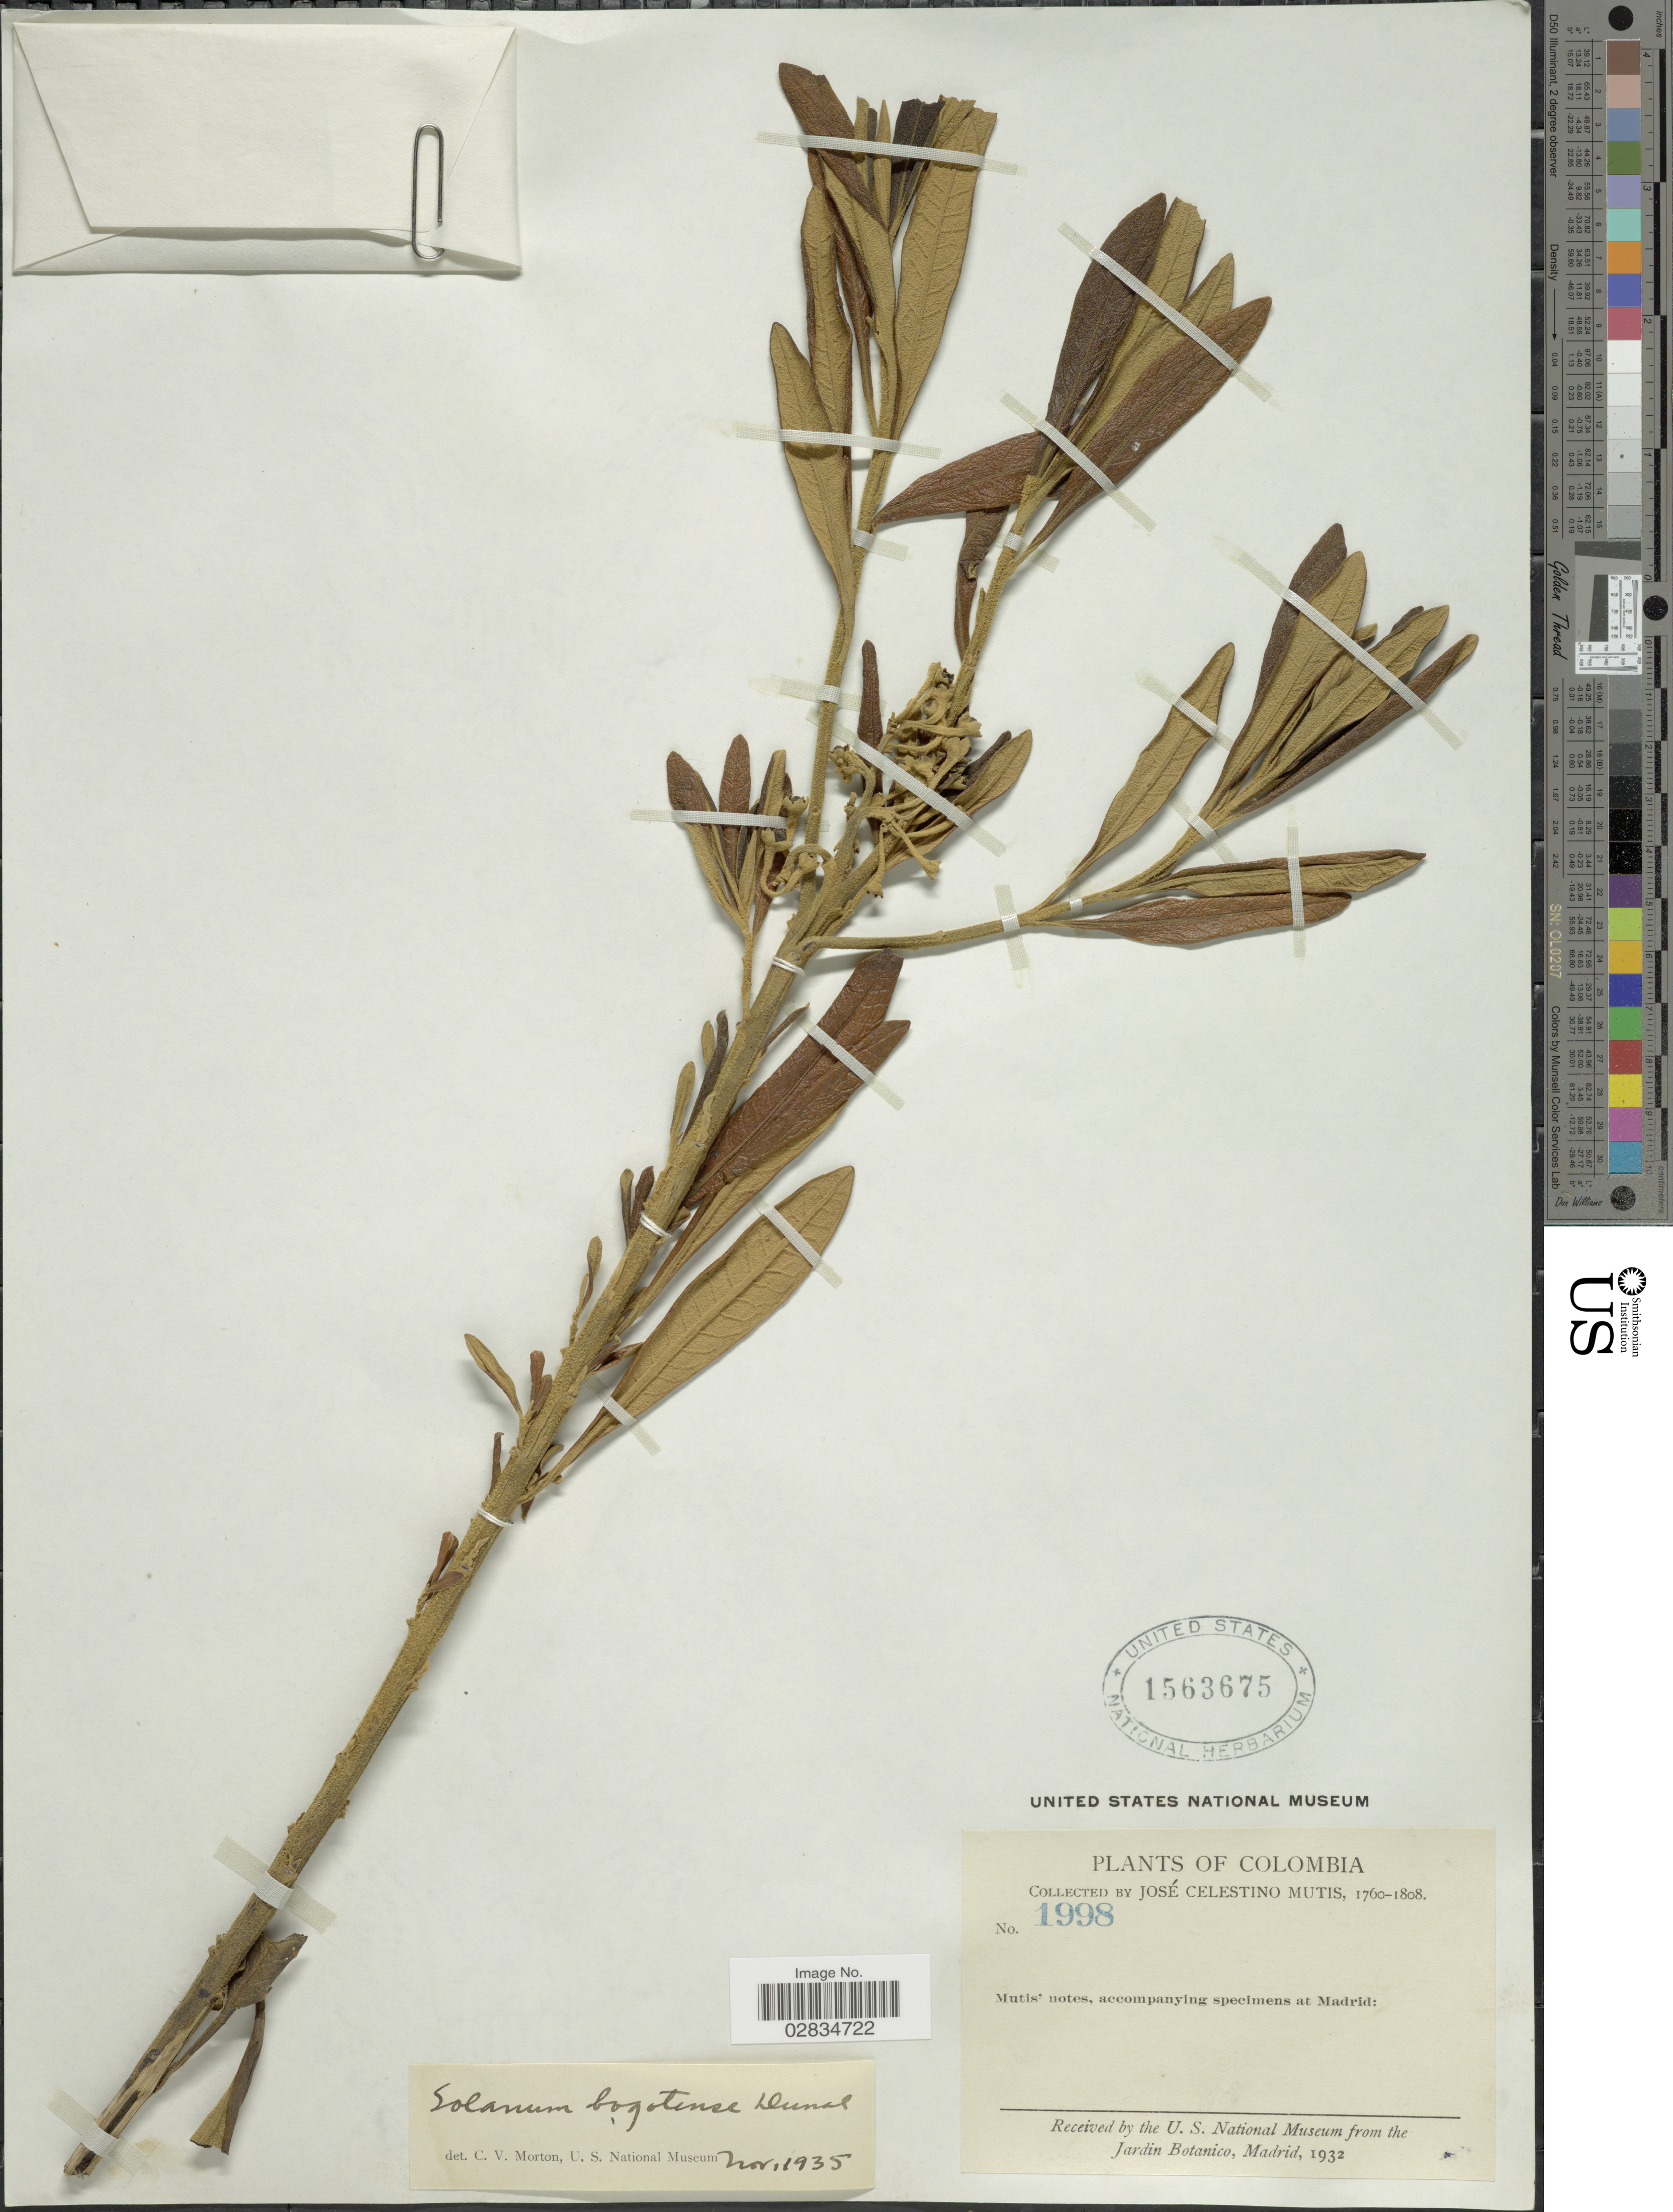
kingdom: Plantae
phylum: Tracheophyta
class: Magnoliopsida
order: Solanales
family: Solanaceae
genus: Solanum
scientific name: Solanum stenophyllum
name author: Dunal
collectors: J. C. B. Mutis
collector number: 1998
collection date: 1760/1808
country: Colombia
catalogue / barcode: US 1563675